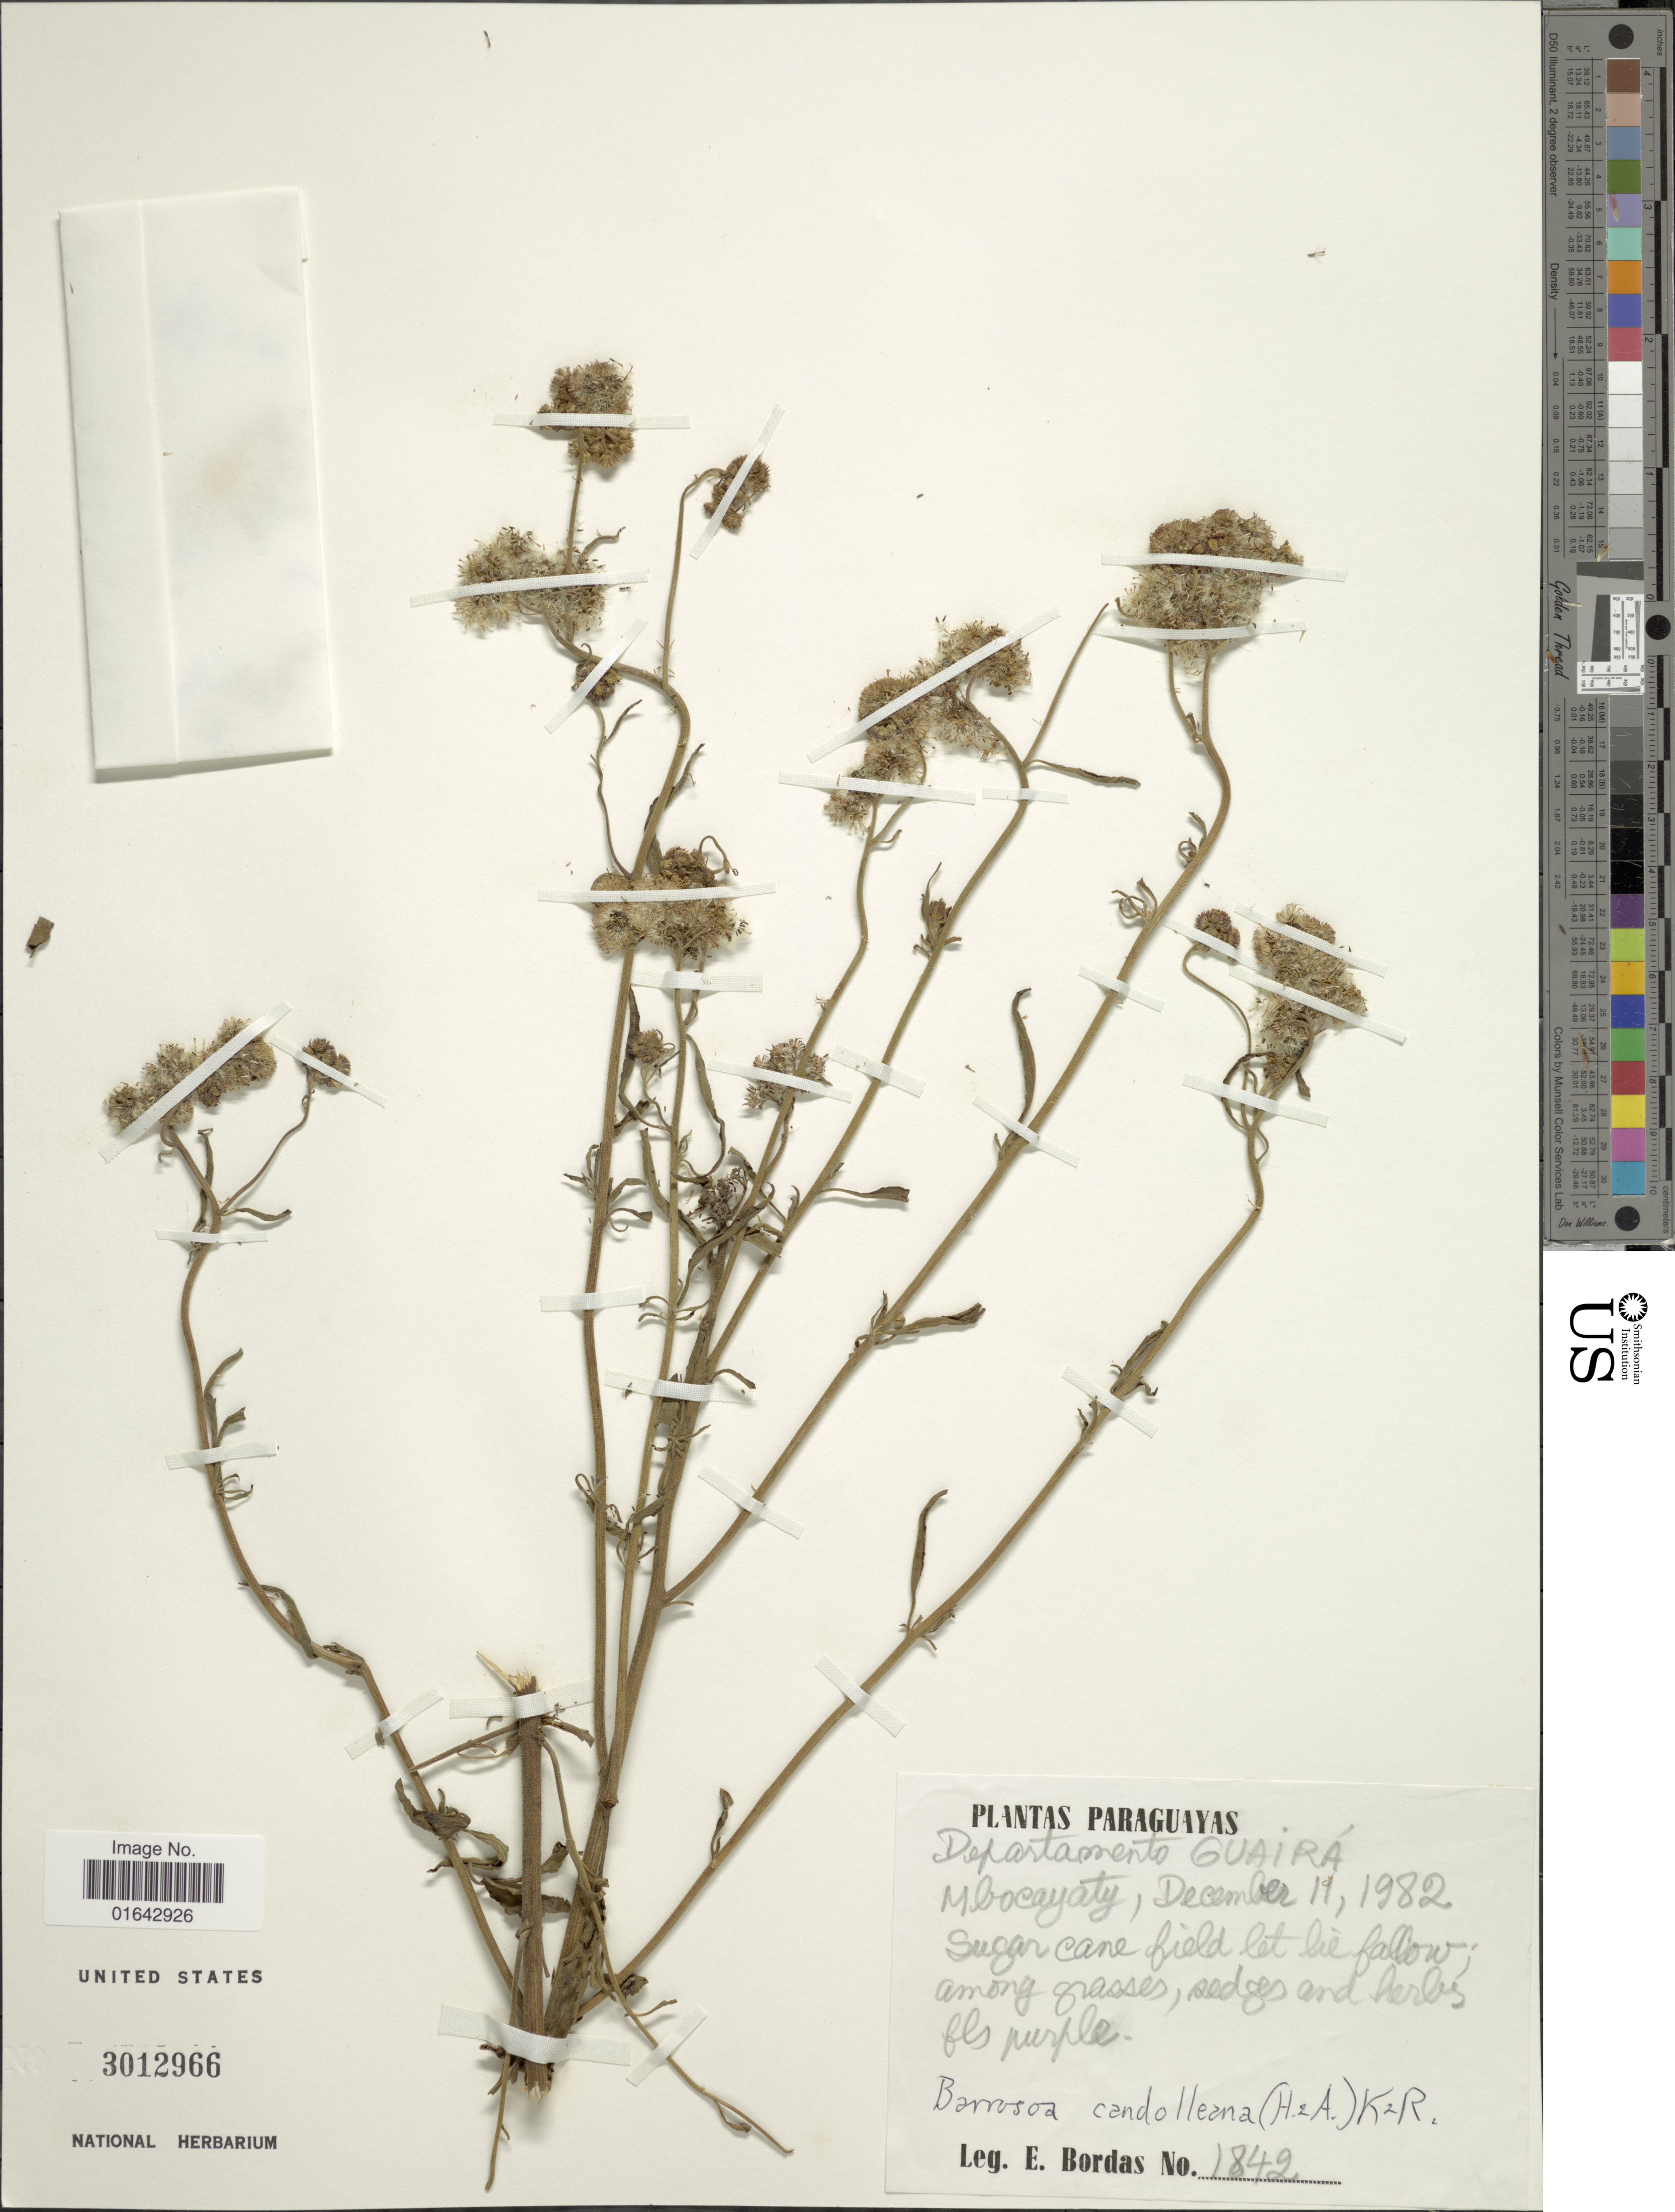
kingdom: Plantae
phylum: Tracheophyta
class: Magnoliopsida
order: Asterales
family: Asteraceae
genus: Barrosoa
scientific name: Barrosoa candolleana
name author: (Hook. & Arn.) R.M. King & H. Rob.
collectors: E. Bordas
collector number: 1842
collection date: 1982-12-11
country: Paraguay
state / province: Guaira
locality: Departamento Guairá.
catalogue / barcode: US 3012966